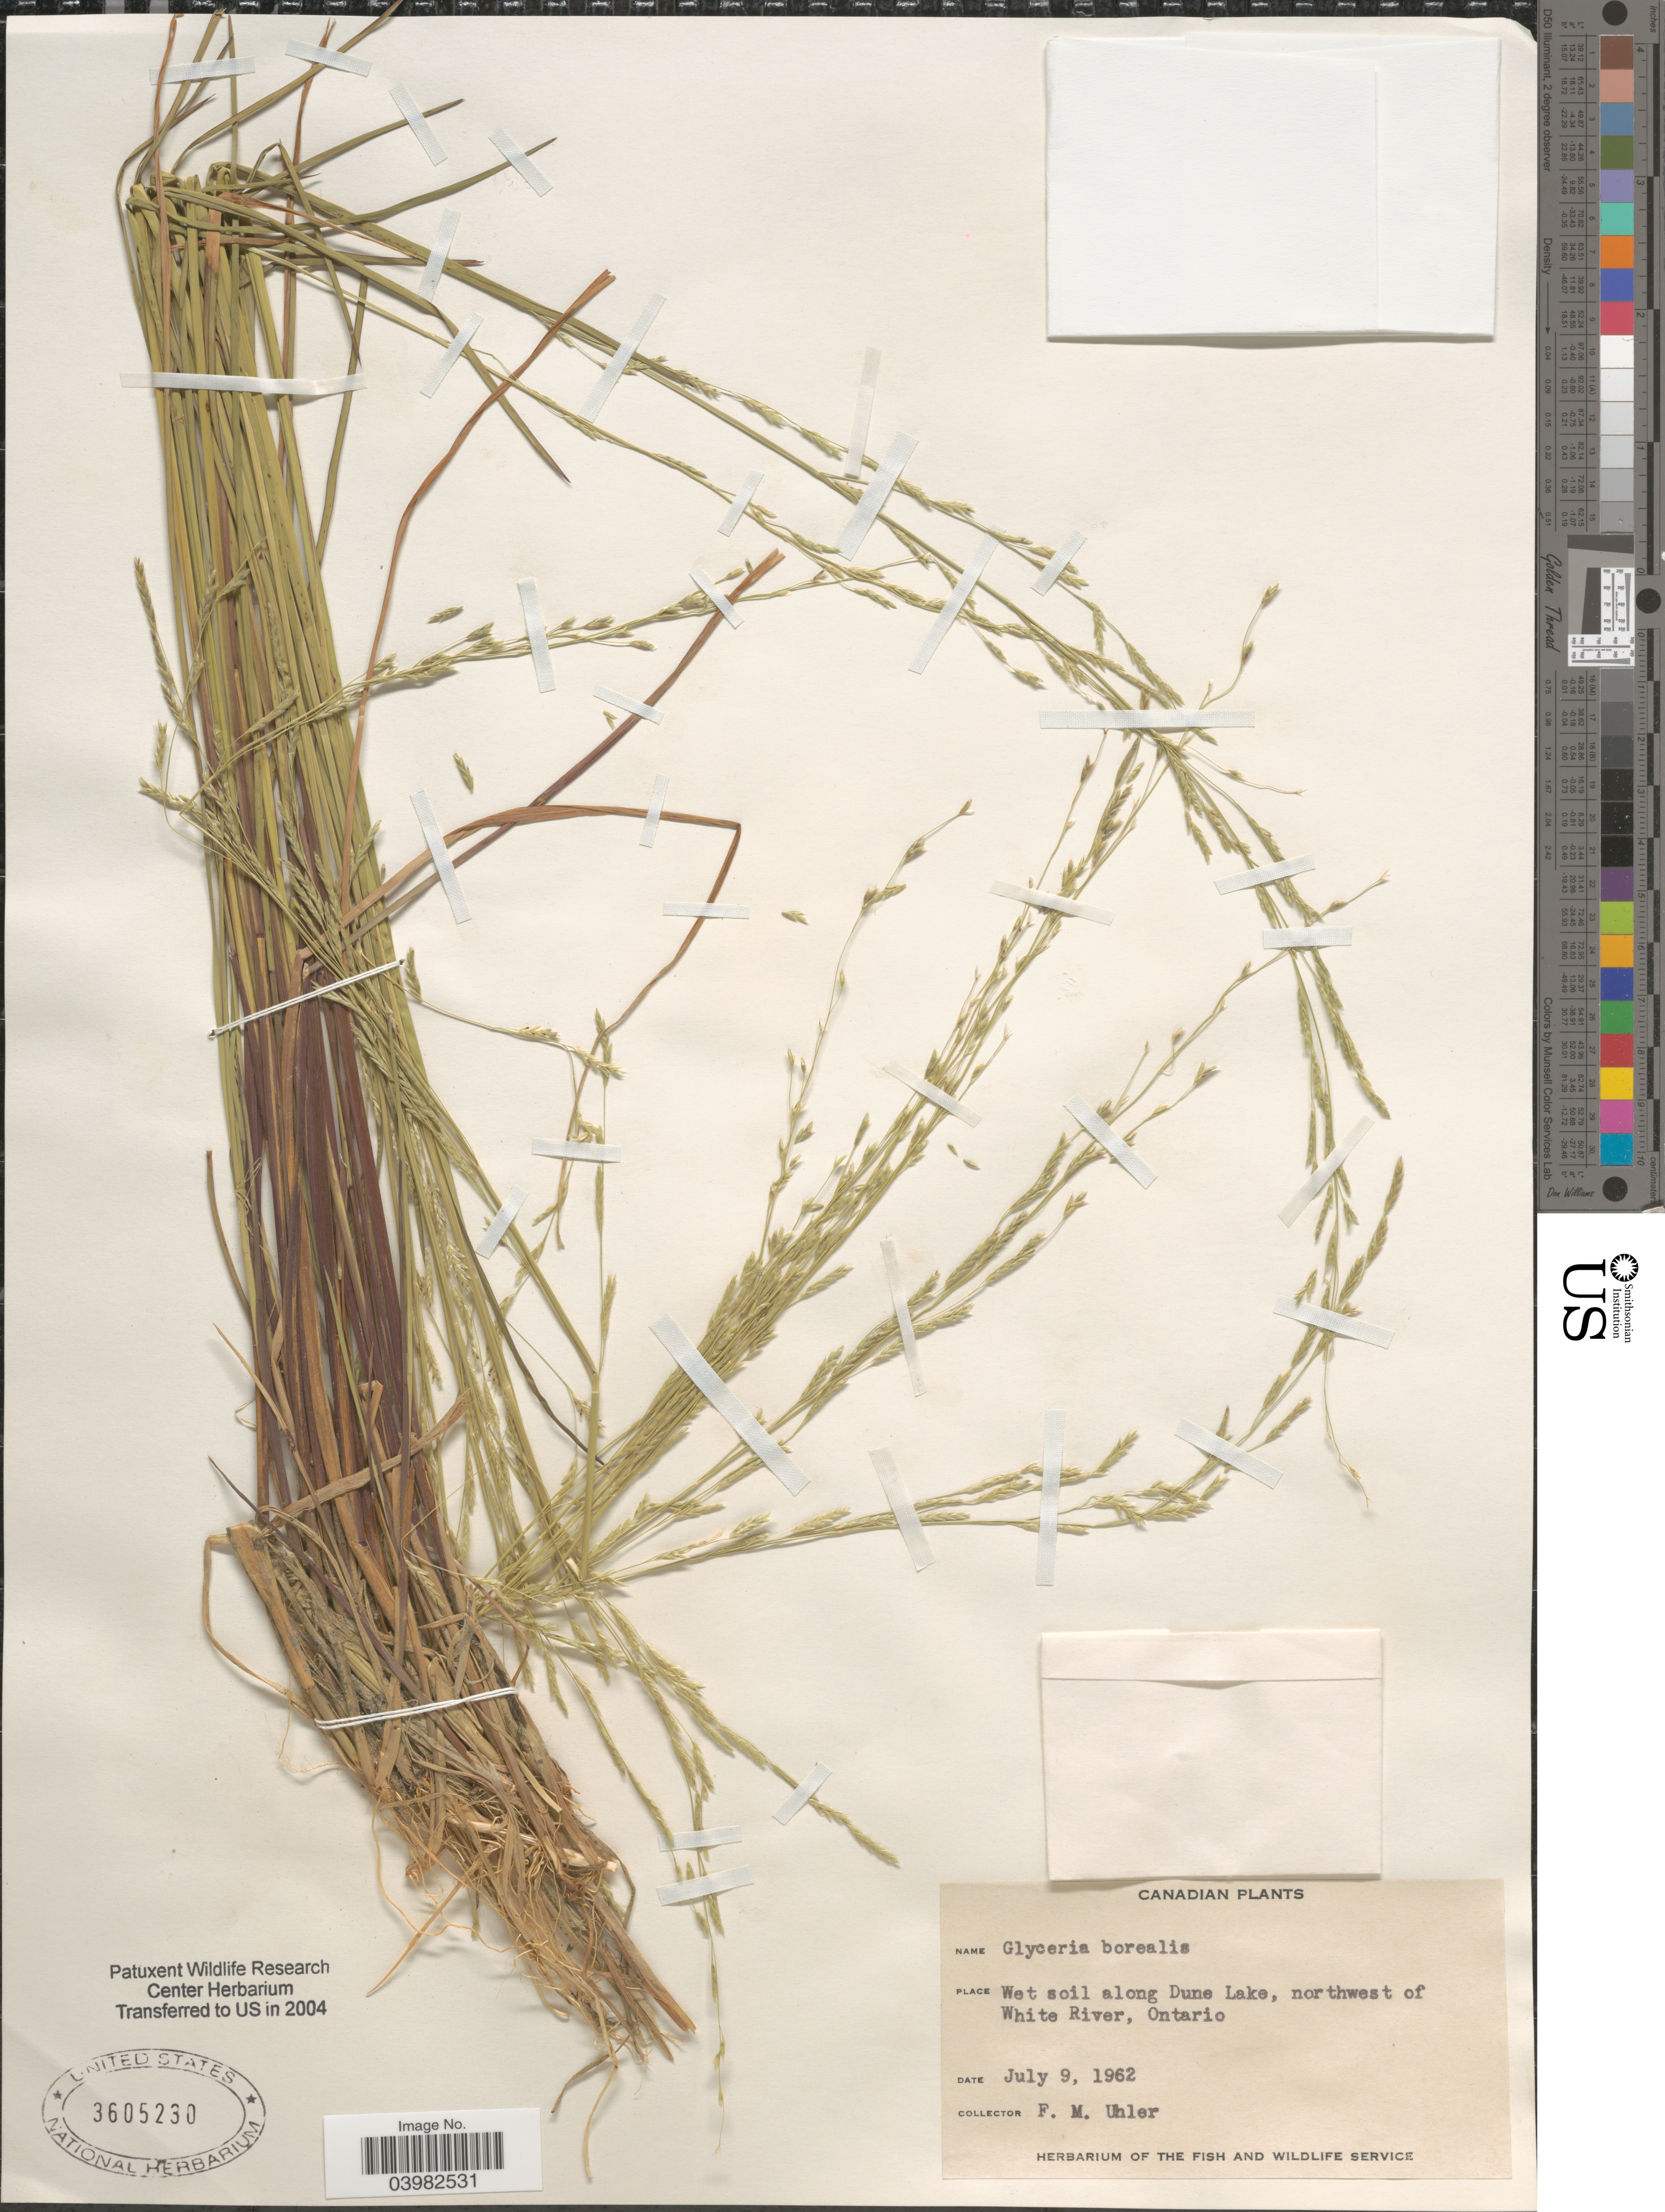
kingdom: Plantae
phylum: Tracheophyta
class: Liliopsida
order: Poales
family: Poaceae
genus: Glyceria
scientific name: Glyceria borealis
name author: (Nash) Batchelder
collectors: F. M. Uhler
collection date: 1962-07-09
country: Canada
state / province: Ontario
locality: Wet soil along Dune Lake, northwest of White River.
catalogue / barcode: US 3605230